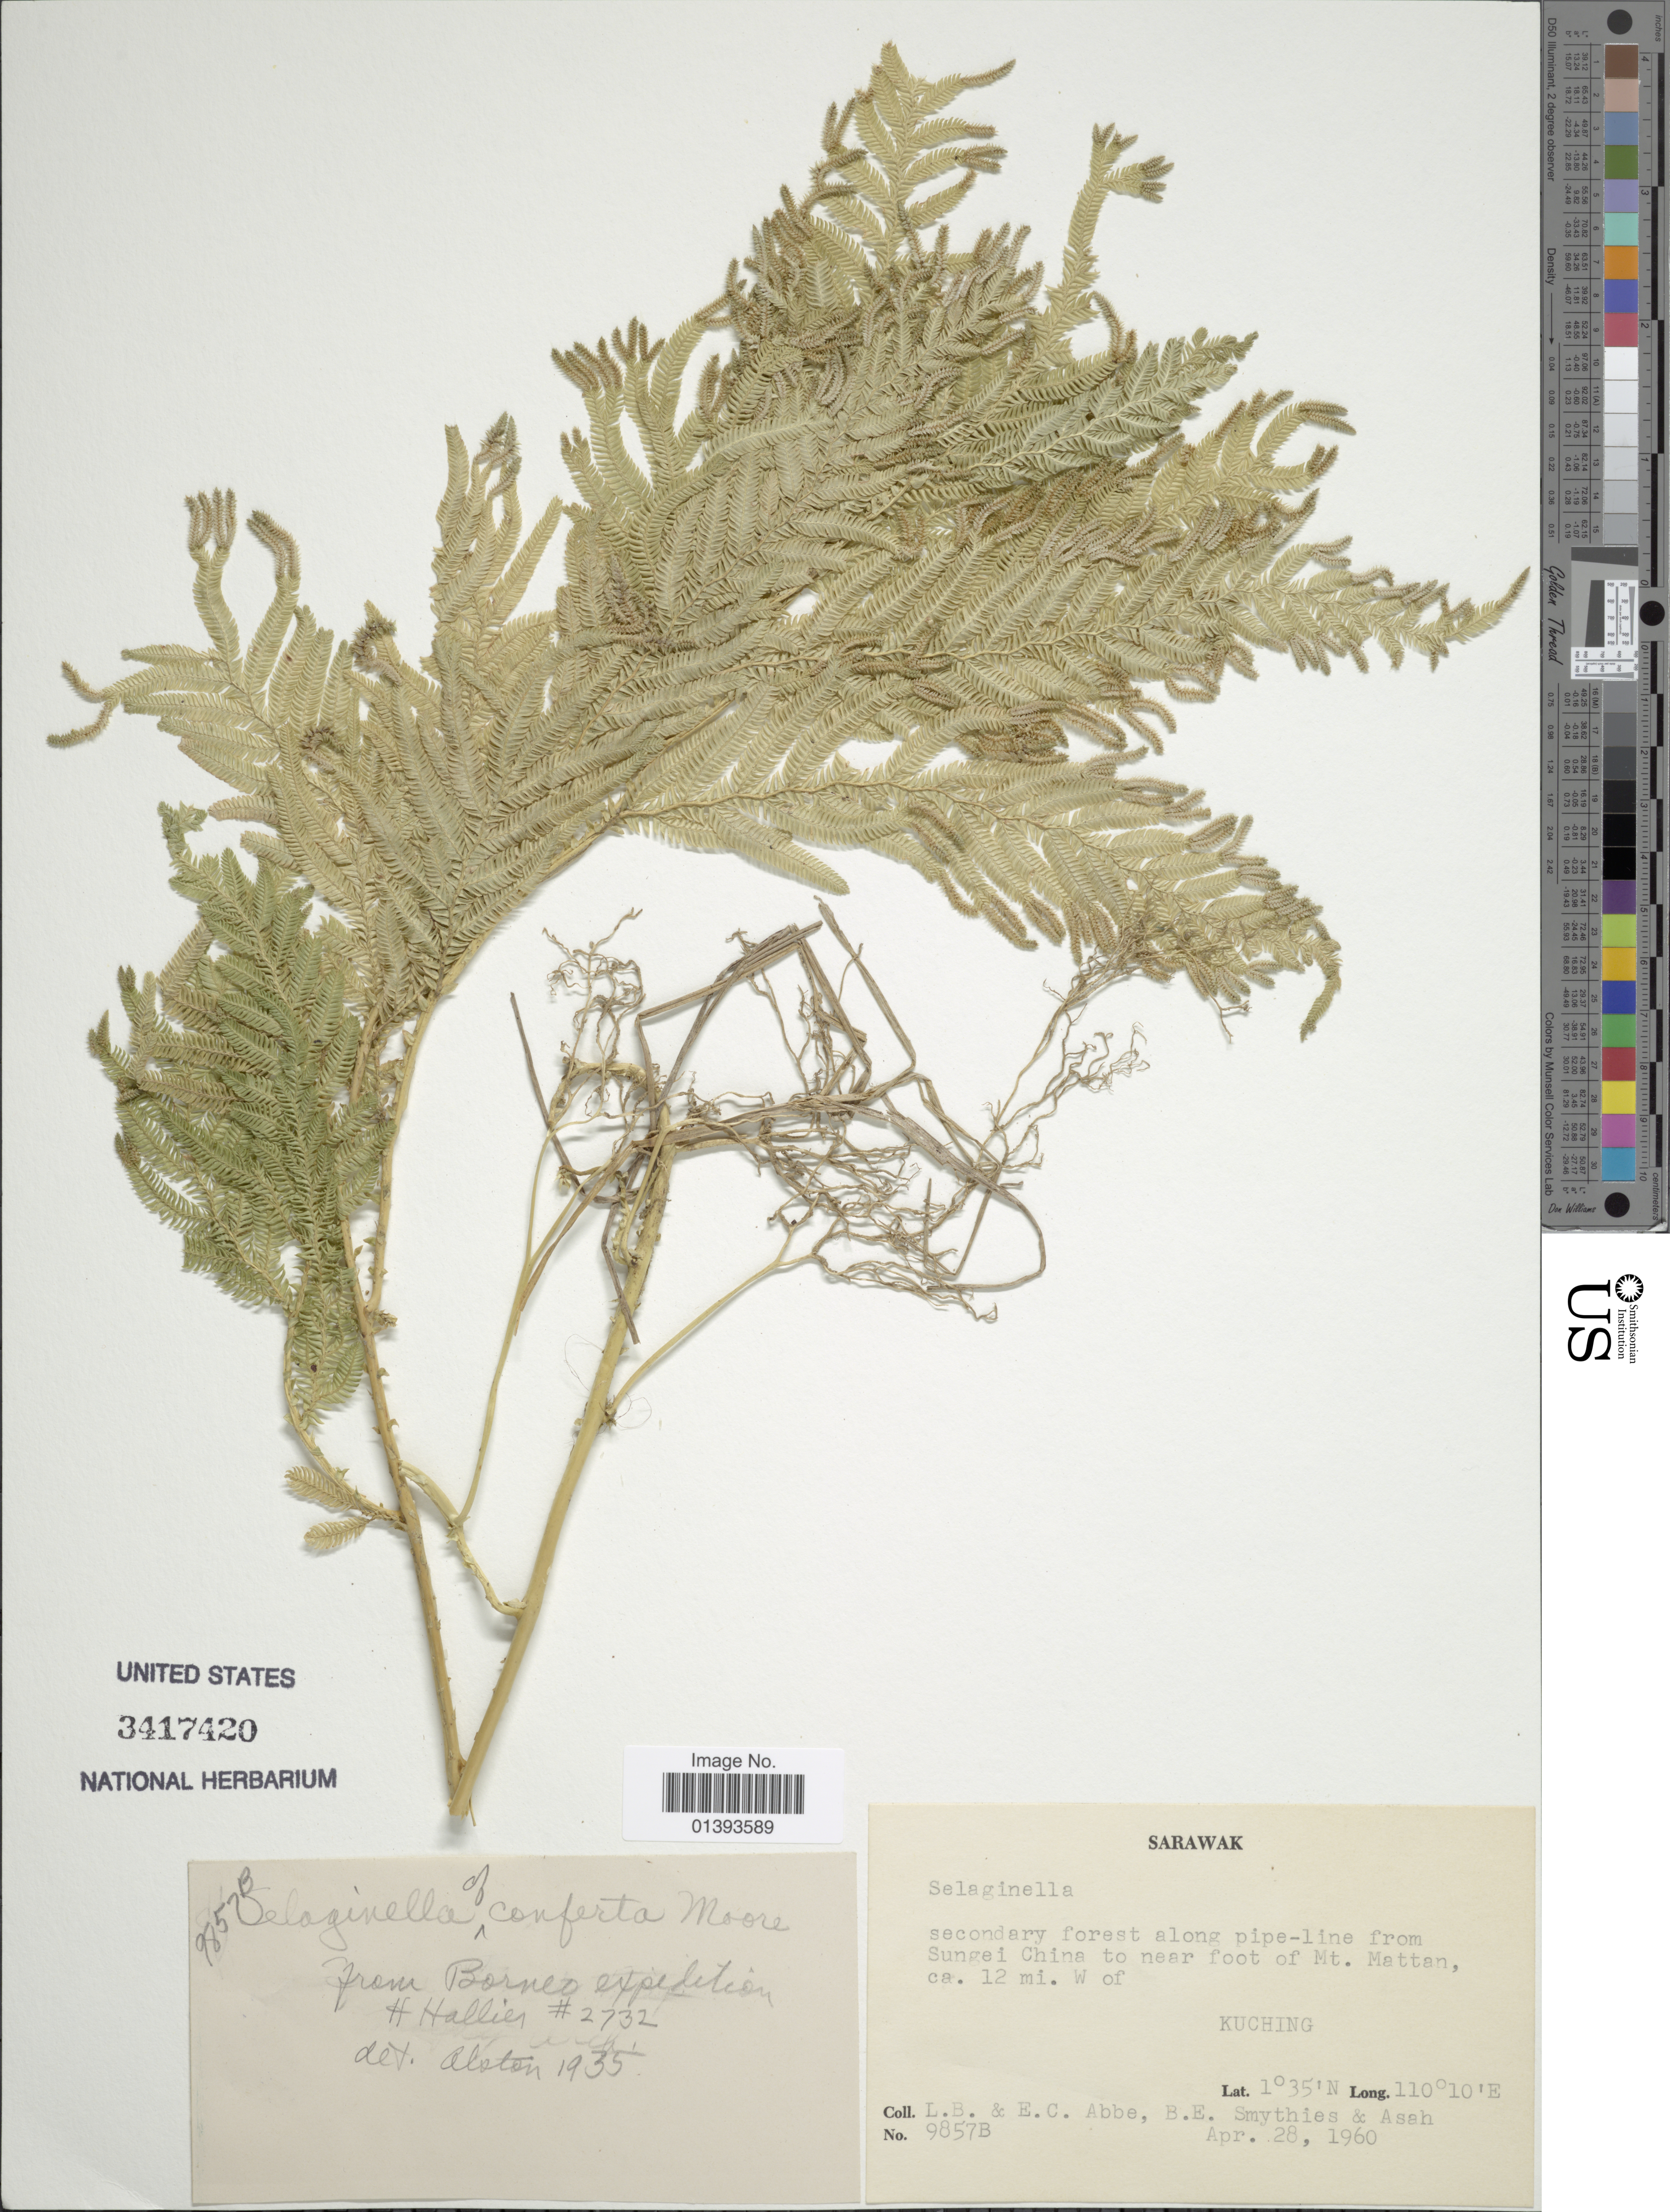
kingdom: Plantae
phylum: Tracheophyta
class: Lycopodiopsida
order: Selaginellales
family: Selaginellaceae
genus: Selaginella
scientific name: Selaginella conferta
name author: Baker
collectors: L. B. Abbe, E. C. Abbe, B.E. Smythies & Asah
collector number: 9857B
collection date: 1960-04-28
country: Malaysia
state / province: Sarawak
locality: Secondary forest along pipe-line from Sungei China to near foot of Mt. Mattan, ca. 12mi. W of Kuchin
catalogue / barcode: US 3417420